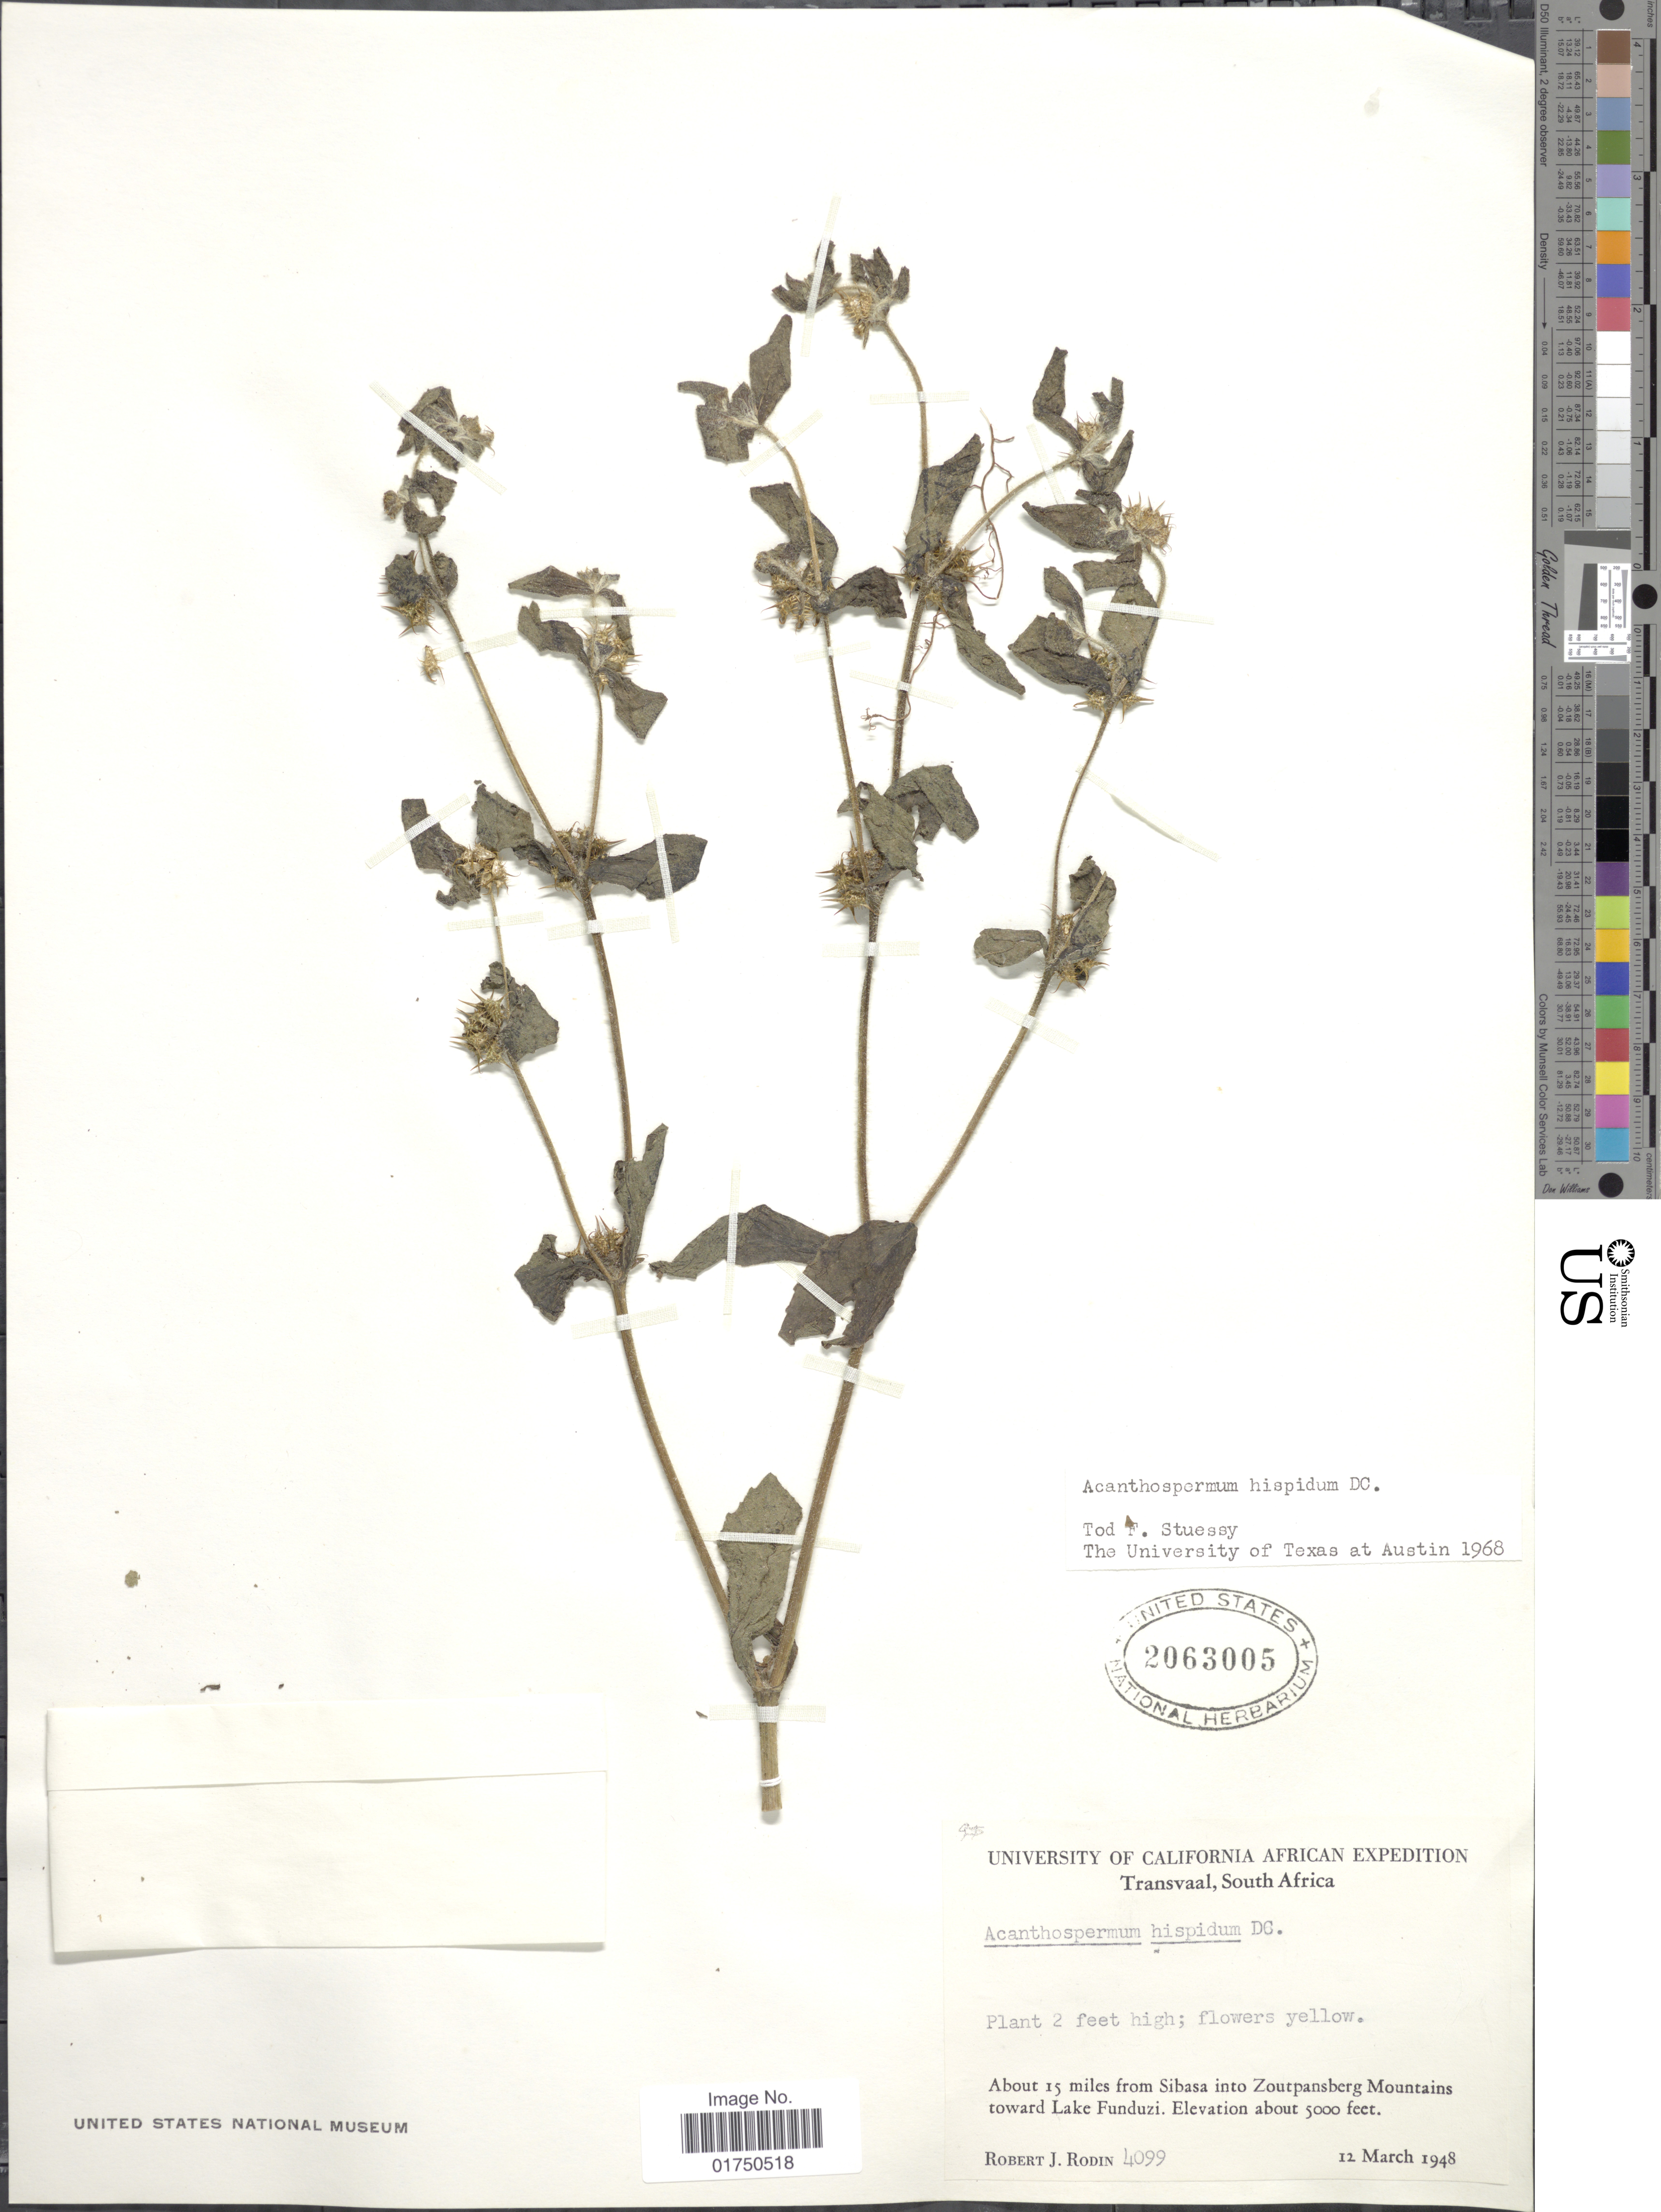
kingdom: Plantae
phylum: Tracheophyta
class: Magnoliopsida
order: Asterales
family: Asteraceae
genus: Acanthospermum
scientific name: Acanthospermum hispidum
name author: DC.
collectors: R. J. Rodin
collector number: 4099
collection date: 1948-03-12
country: South Africa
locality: Transvaal, South Africa. About 15 miles from Sibasa into Zoutpansberg Mountains toward Lake Funduzi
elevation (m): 1524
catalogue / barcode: US 2063005